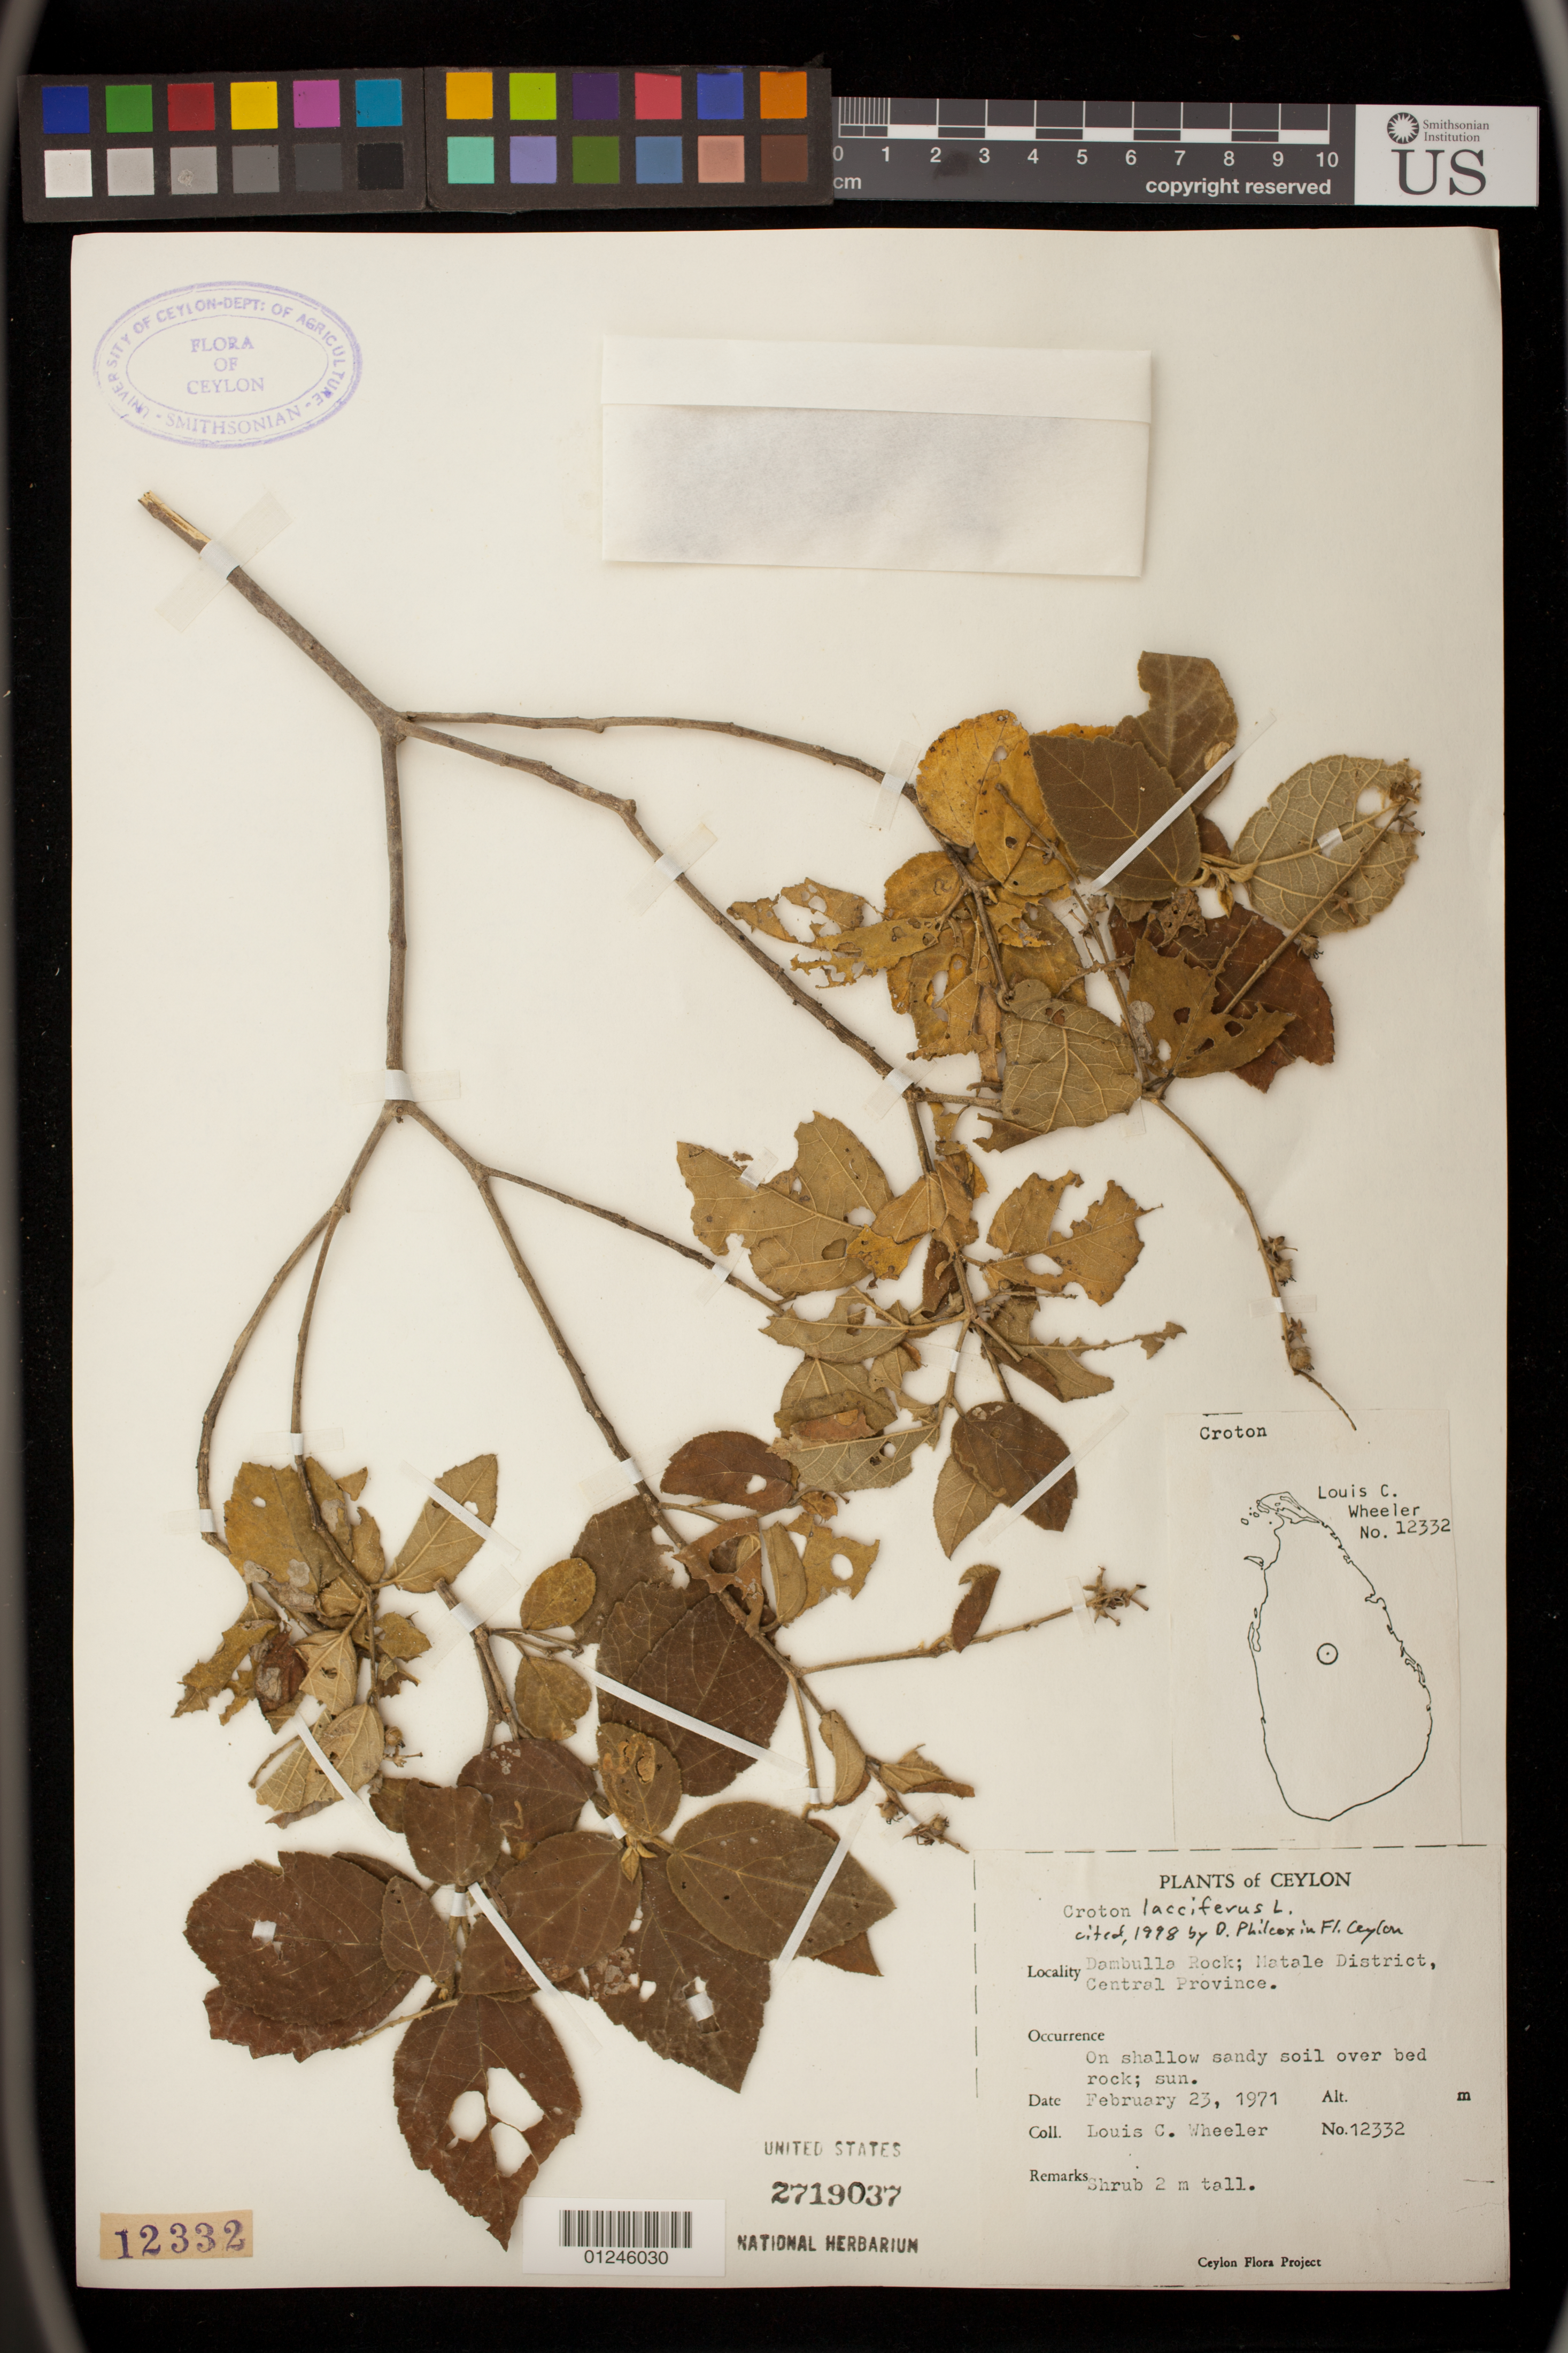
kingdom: Plantae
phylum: Tracheophyta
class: Magnoliopsida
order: Malpighiales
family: Euphorbiaceae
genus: Croton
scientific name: Croton lacciferus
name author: Blanco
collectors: L. C. Wheeler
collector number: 12332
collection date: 1971-02-23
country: Sri Lanka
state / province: Central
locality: Dambulla Rock; Matale District.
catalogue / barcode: US 2719037